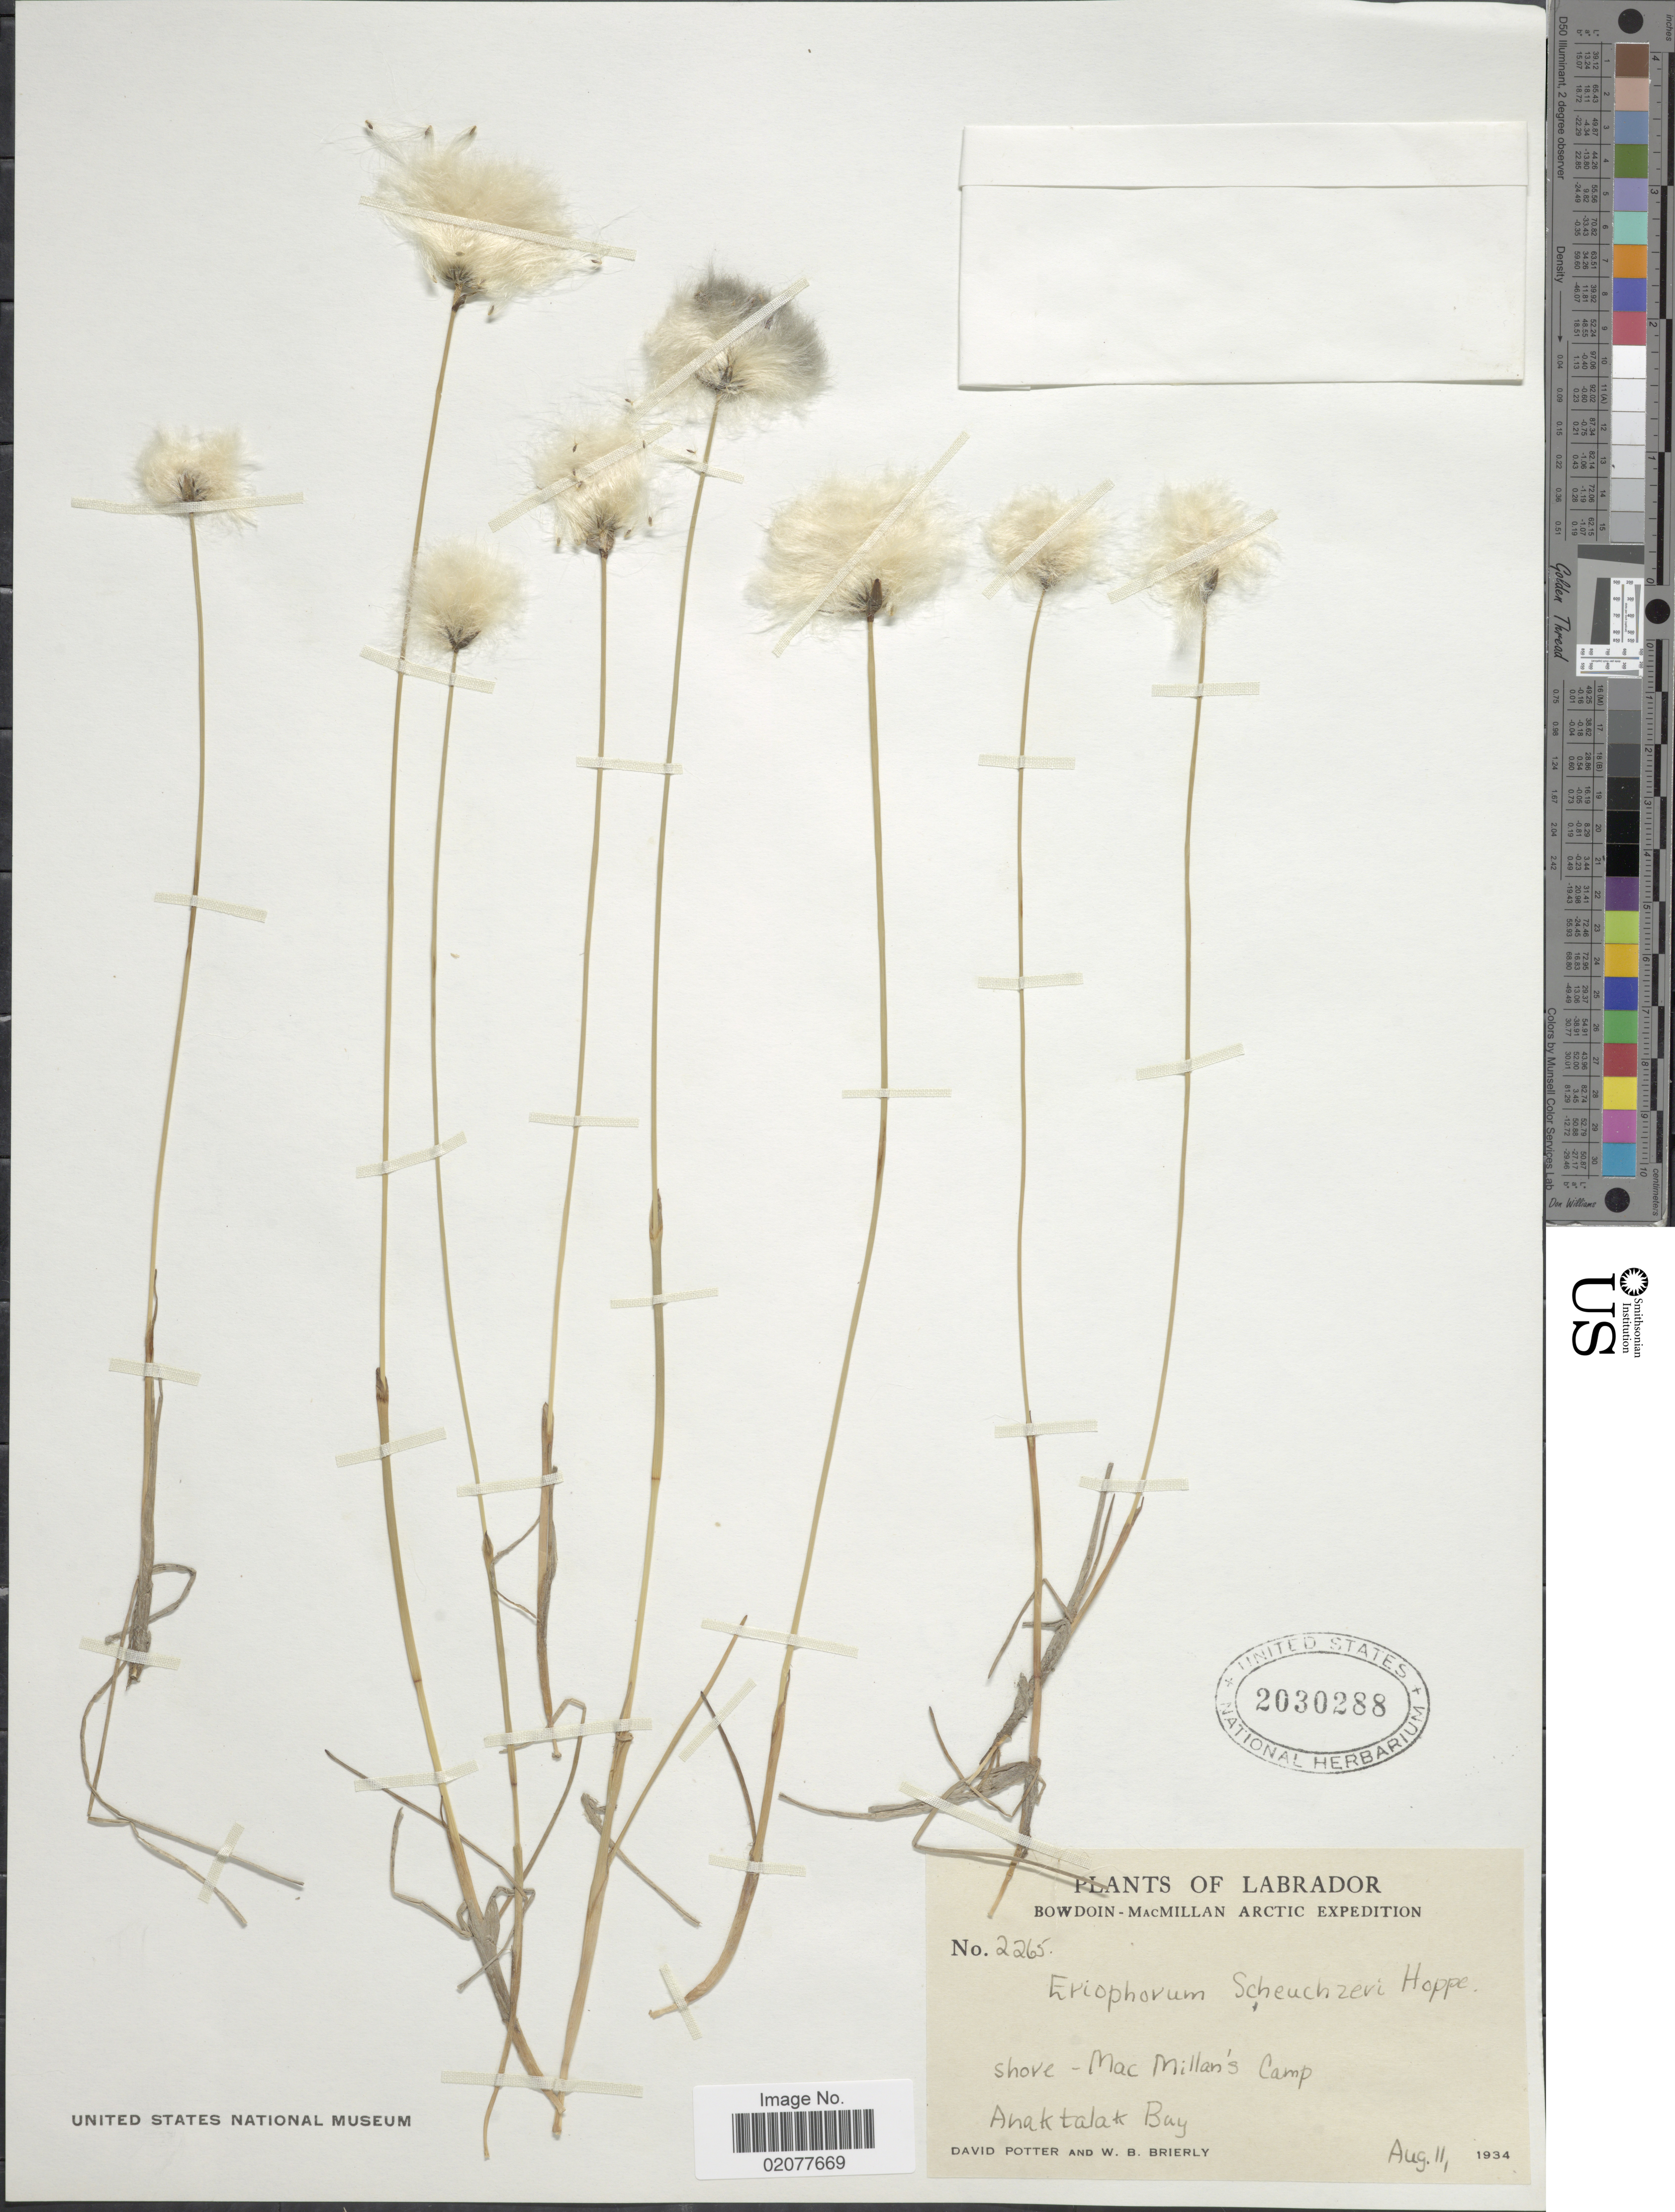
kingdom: Plantae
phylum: Tracheophyta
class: Liliopsida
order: Poales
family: Cyperaceae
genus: Eriophorum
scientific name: Eriophorum scheuchzeri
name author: Hoppe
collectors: D. Potter & W. Brierly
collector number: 2265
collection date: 1934-08-11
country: Canada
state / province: Newfoundland and Labrador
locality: Labrador. Shore Mac Millan's Camp. Anaktalak Bay. Arctic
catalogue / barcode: US 2030288